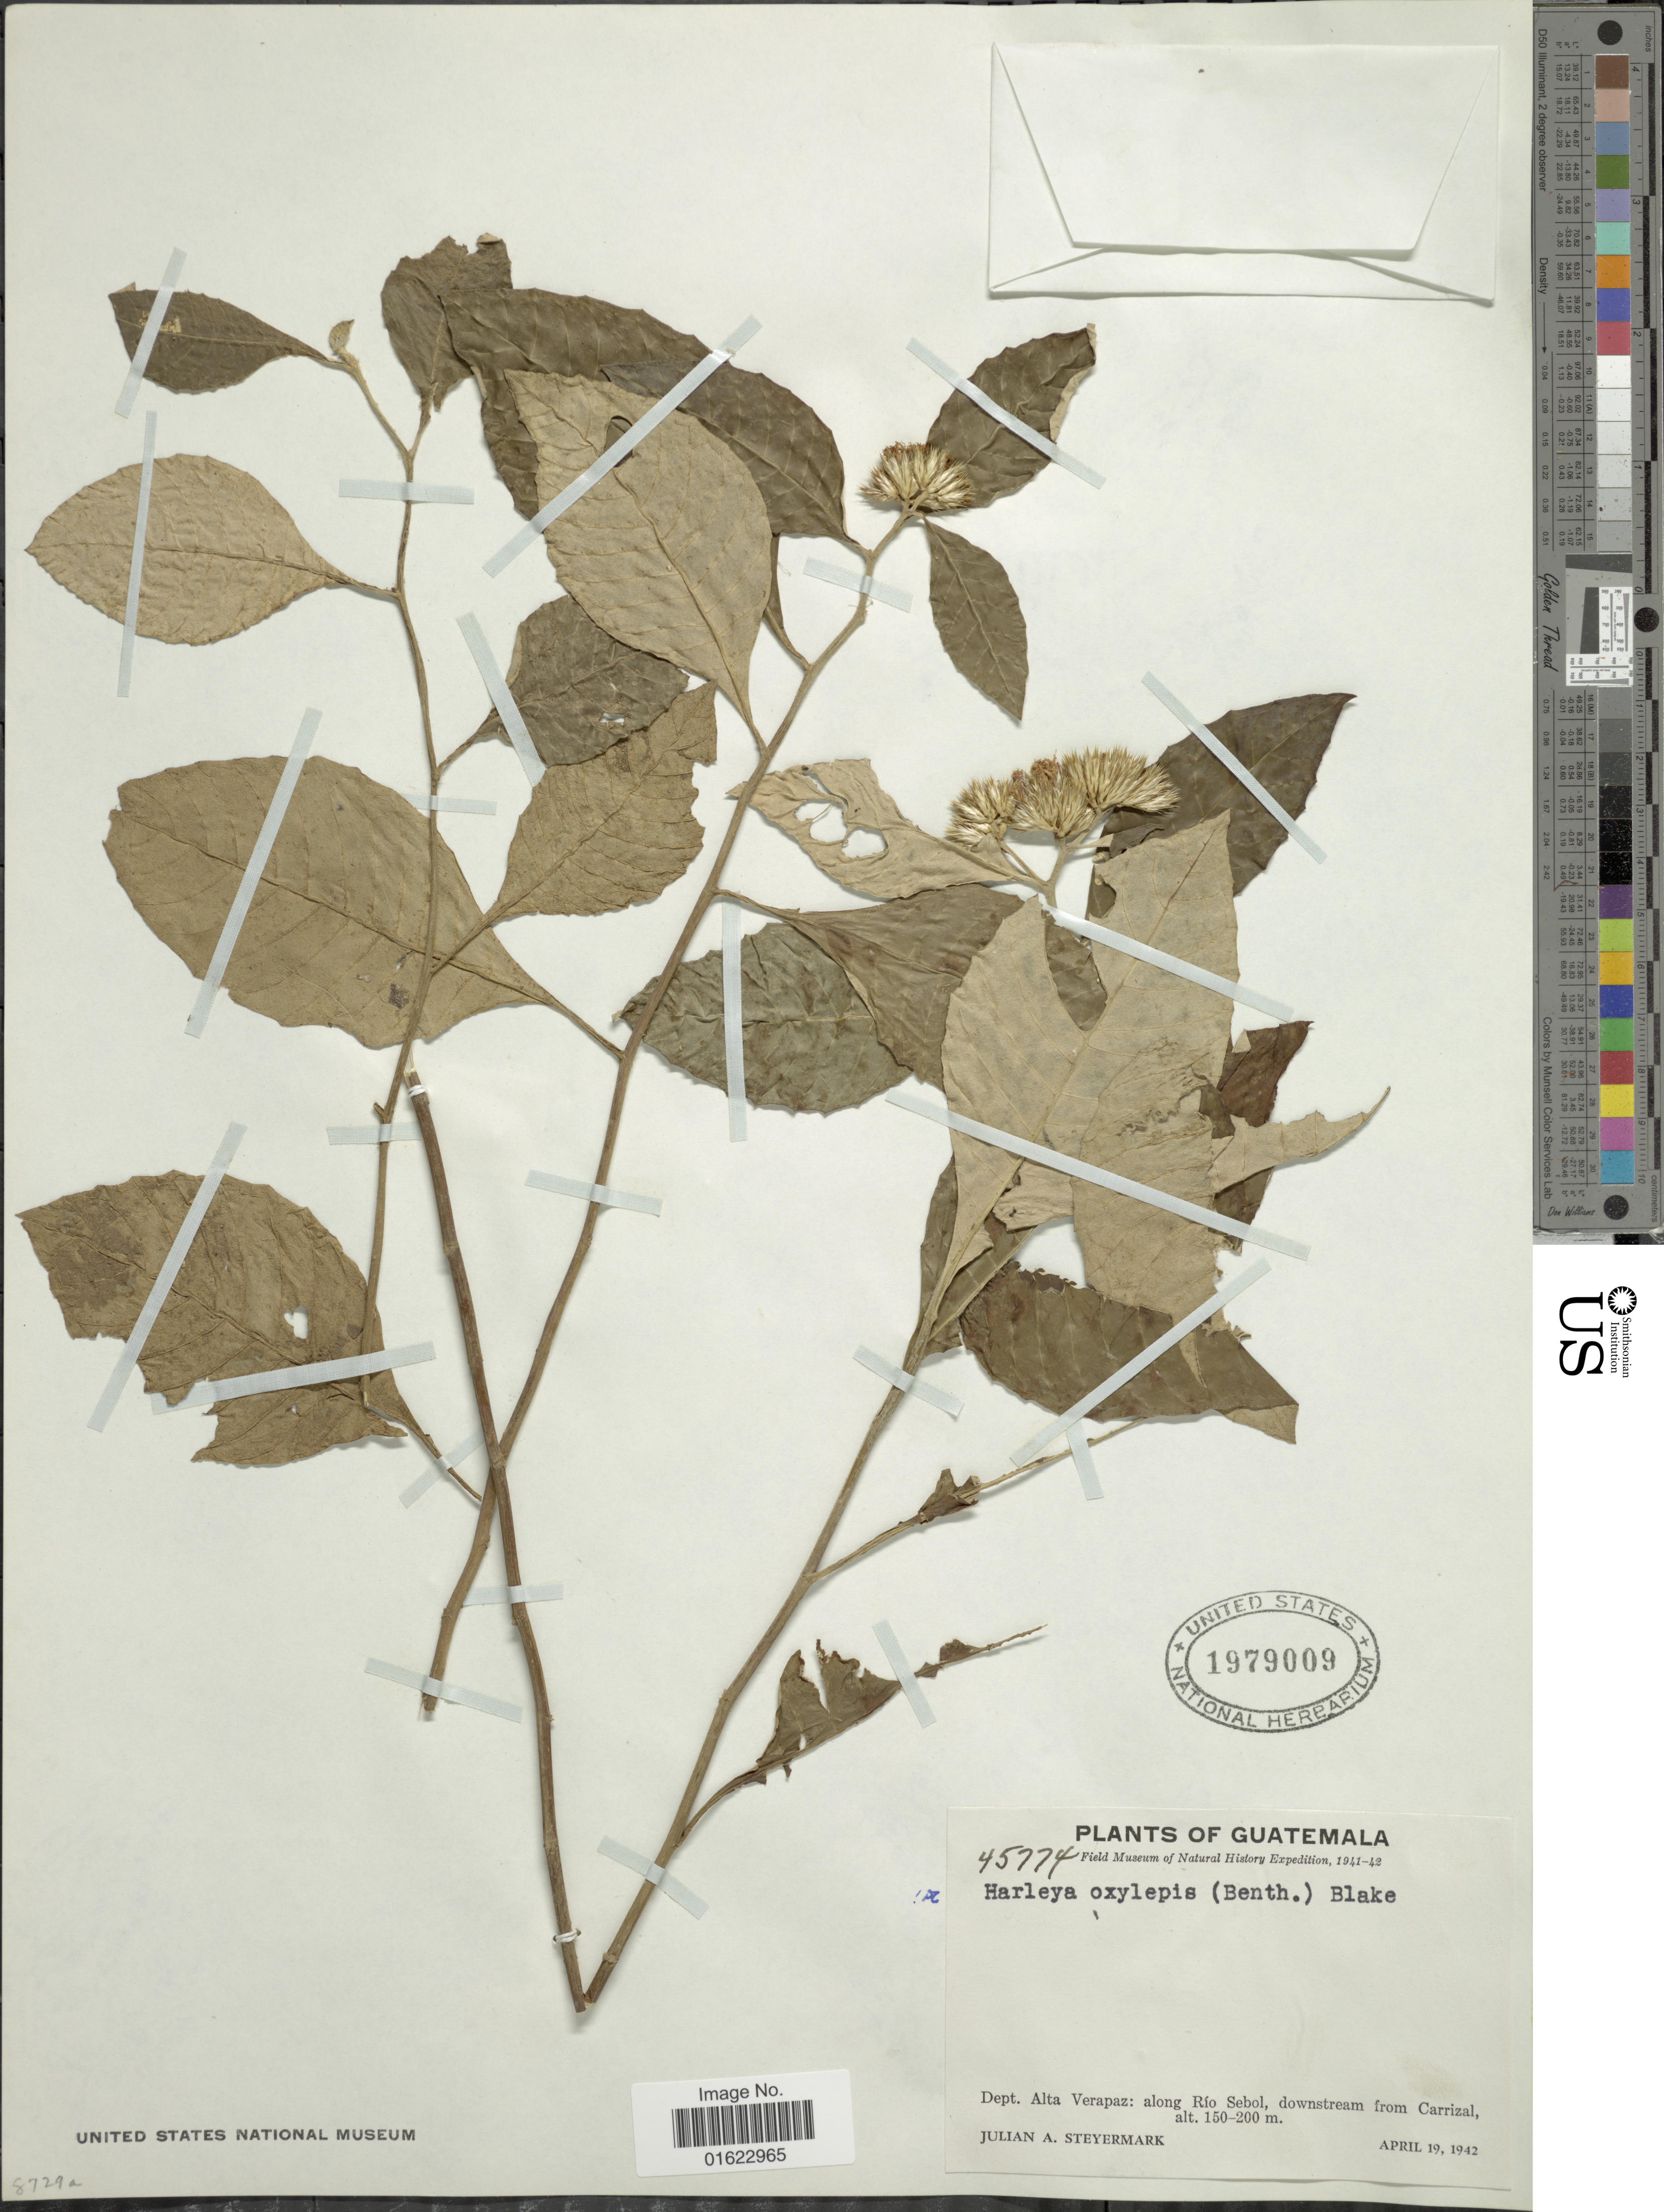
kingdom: Plantae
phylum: Tracheophyta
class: Magnoliopsida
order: Asterales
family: Asteraceae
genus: Harleya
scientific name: Harleya oxylepis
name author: (Benth.) S.F. Blake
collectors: J. Steyermark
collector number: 45774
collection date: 1942-04-19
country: Guatemala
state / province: Alta Verapaz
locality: Guatemala. Dept. Alta Verapaz: along Rio Sebol, downstream from Carrizal.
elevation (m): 150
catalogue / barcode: US 1979009